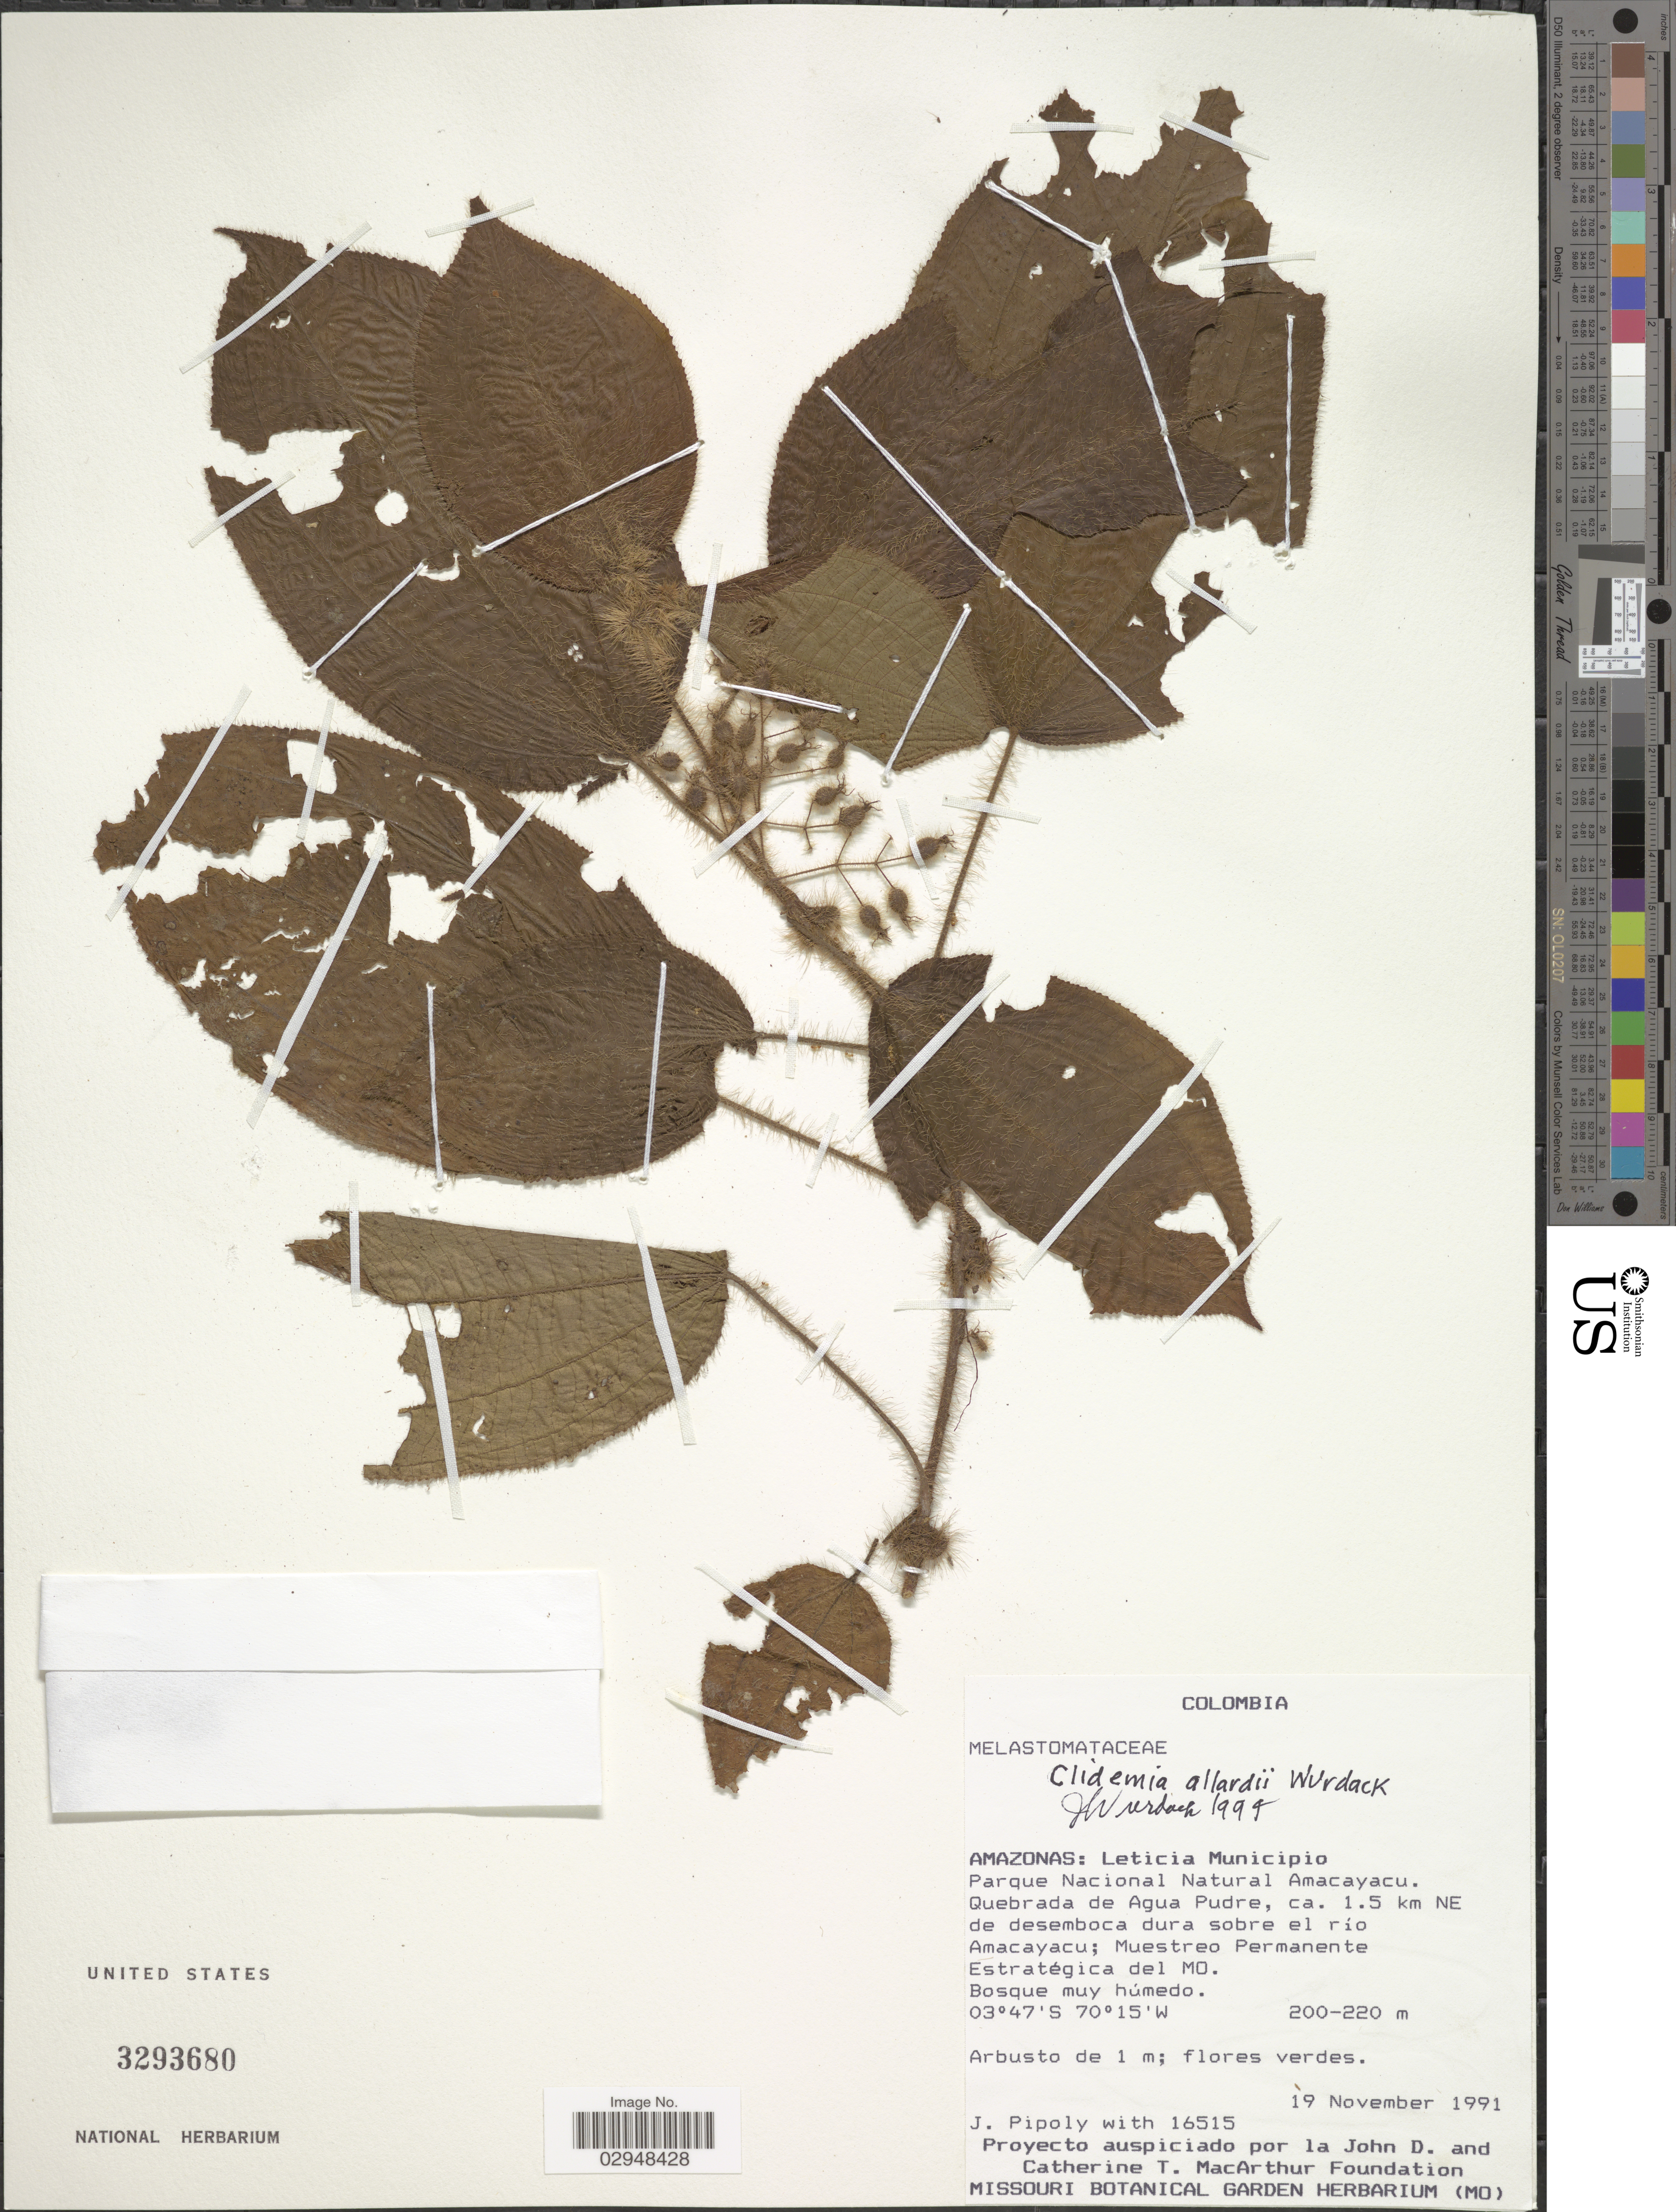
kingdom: Plantae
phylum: Tracheophyta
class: Magnoliopsida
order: Myrtales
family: Melastomataceae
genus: Clidemia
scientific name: Clidemia allardii subsp. allardii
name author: Wurdack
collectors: J. J. Pipoly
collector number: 16515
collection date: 1991-11-19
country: Colombia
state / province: Amazônas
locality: Leticia Municipio, Parque Nacional Natural Amacayacu, Quebrada de Agua Pudre, ca. 1.5 km NE de desemboca dura sobre el río Amacayacu, Muestro Permanente, Estratégica del MO.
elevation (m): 200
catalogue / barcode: US 3293680